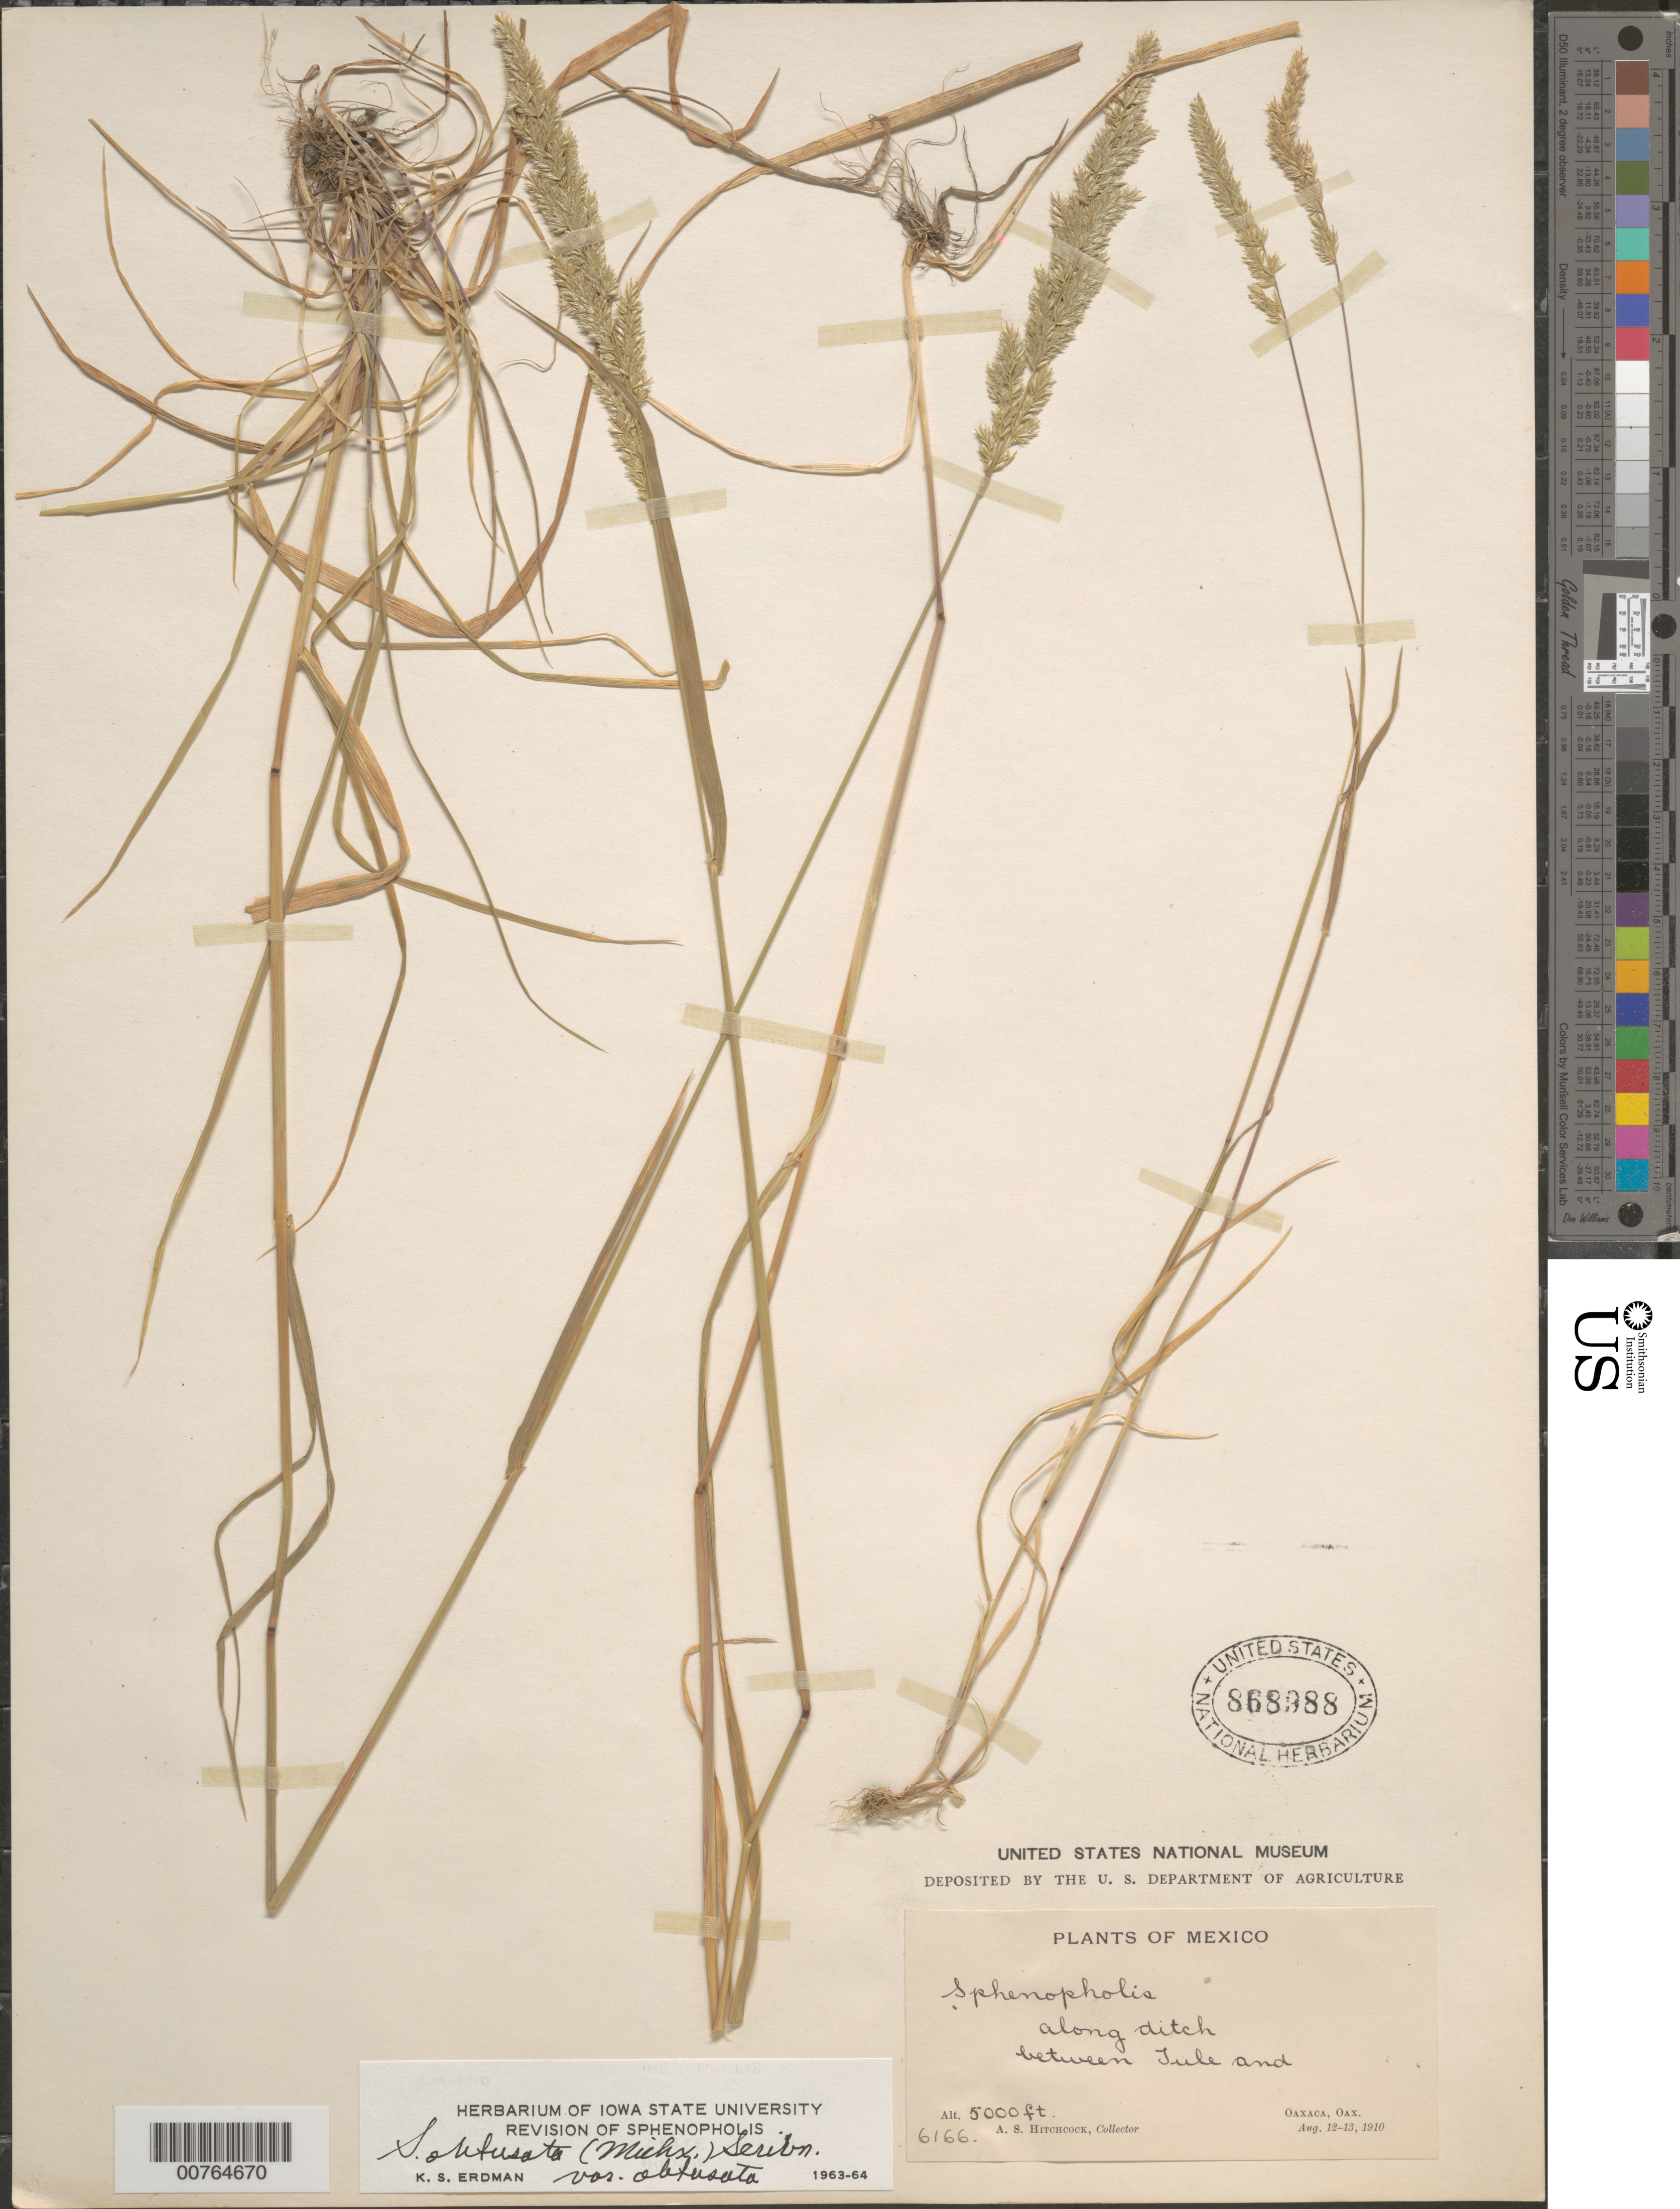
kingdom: Plantae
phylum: Tracheophyta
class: Liliopsida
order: Poales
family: Poaceae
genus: Sphenopholis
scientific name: Sphenopholis obtusata var. obtusata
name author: (Michx.) Scribn.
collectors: A. S. Hitchcock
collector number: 6166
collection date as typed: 12 Apr 1910 to 13 Apr 1910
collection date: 1910-04-12/1910-04-13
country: Mexico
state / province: Oaxaca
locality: Between Tule and Oaxaca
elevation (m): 1524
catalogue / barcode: US 868988